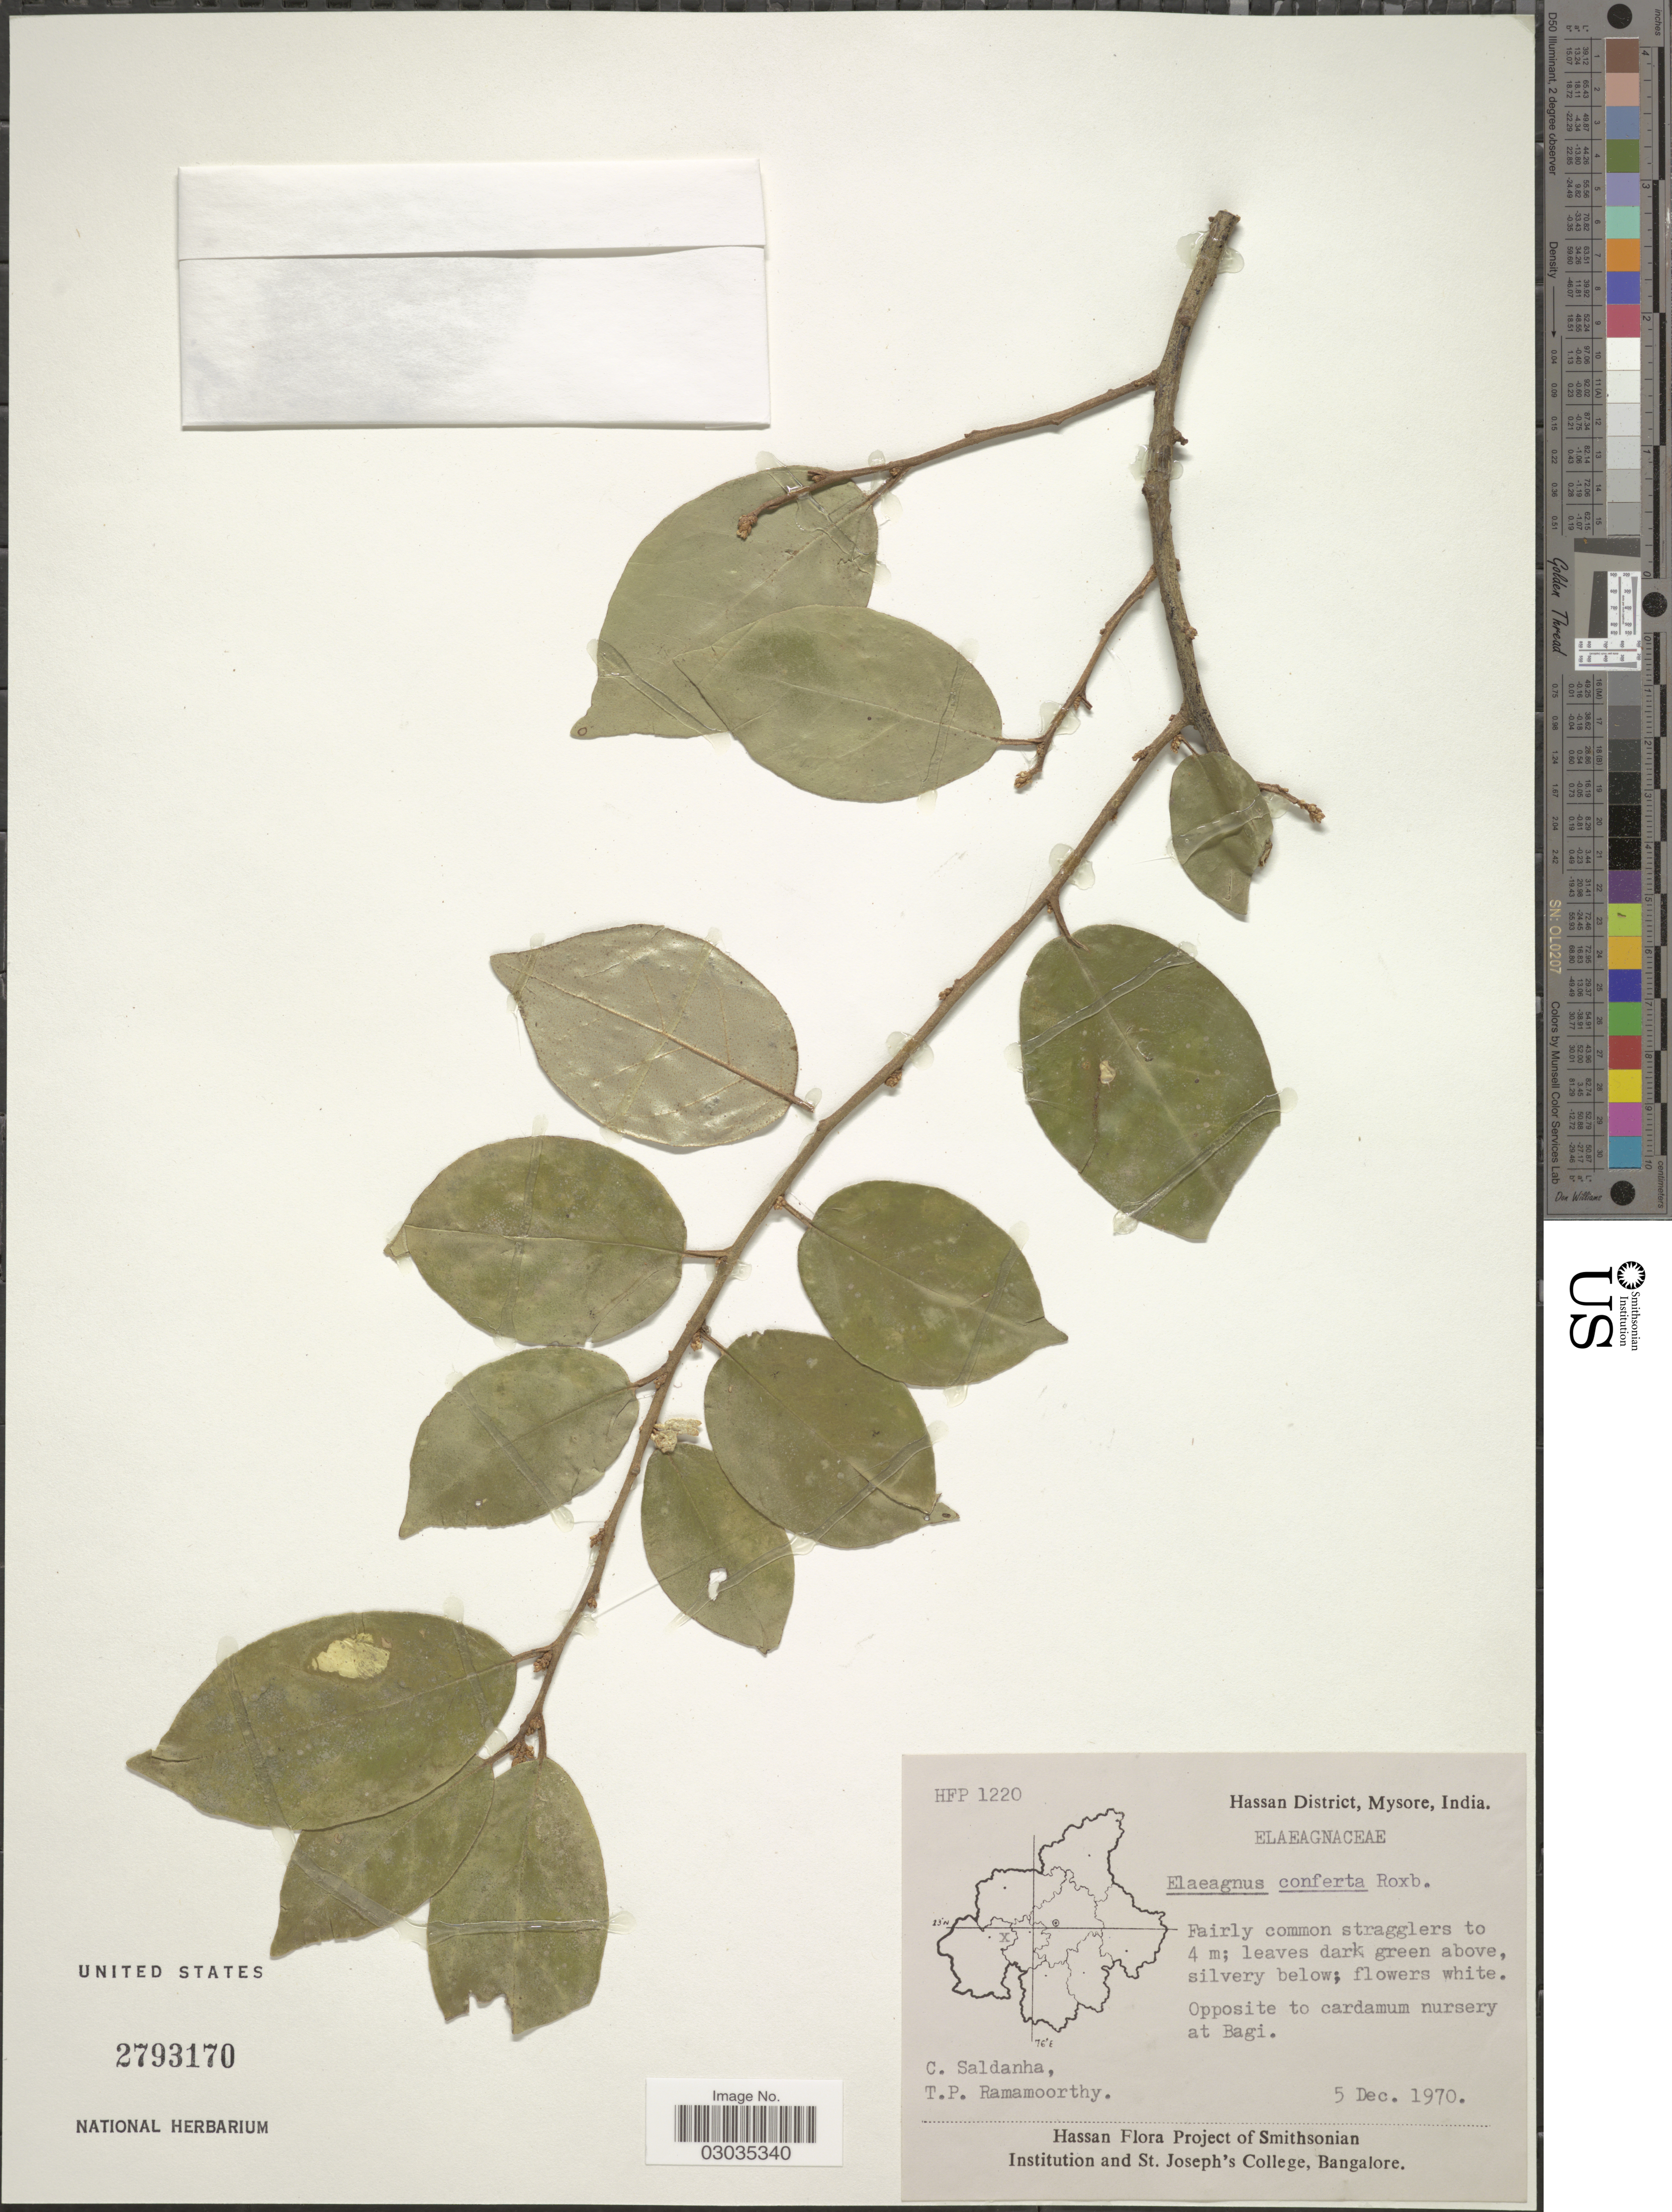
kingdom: Plantae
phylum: Tracheophyta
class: Magnoliopsida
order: Rosales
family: Elaeagnaceae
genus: Elaeagnus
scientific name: Elaeagnus conferta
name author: Roxb.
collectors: C. Saldanha & T. P. Ramamoorthy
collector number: HFP 1220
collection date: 1970-12-05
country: India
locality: Hassan District, Mysore. Opposite to cardamum nursery at Bagi.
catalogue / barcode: US 2793170